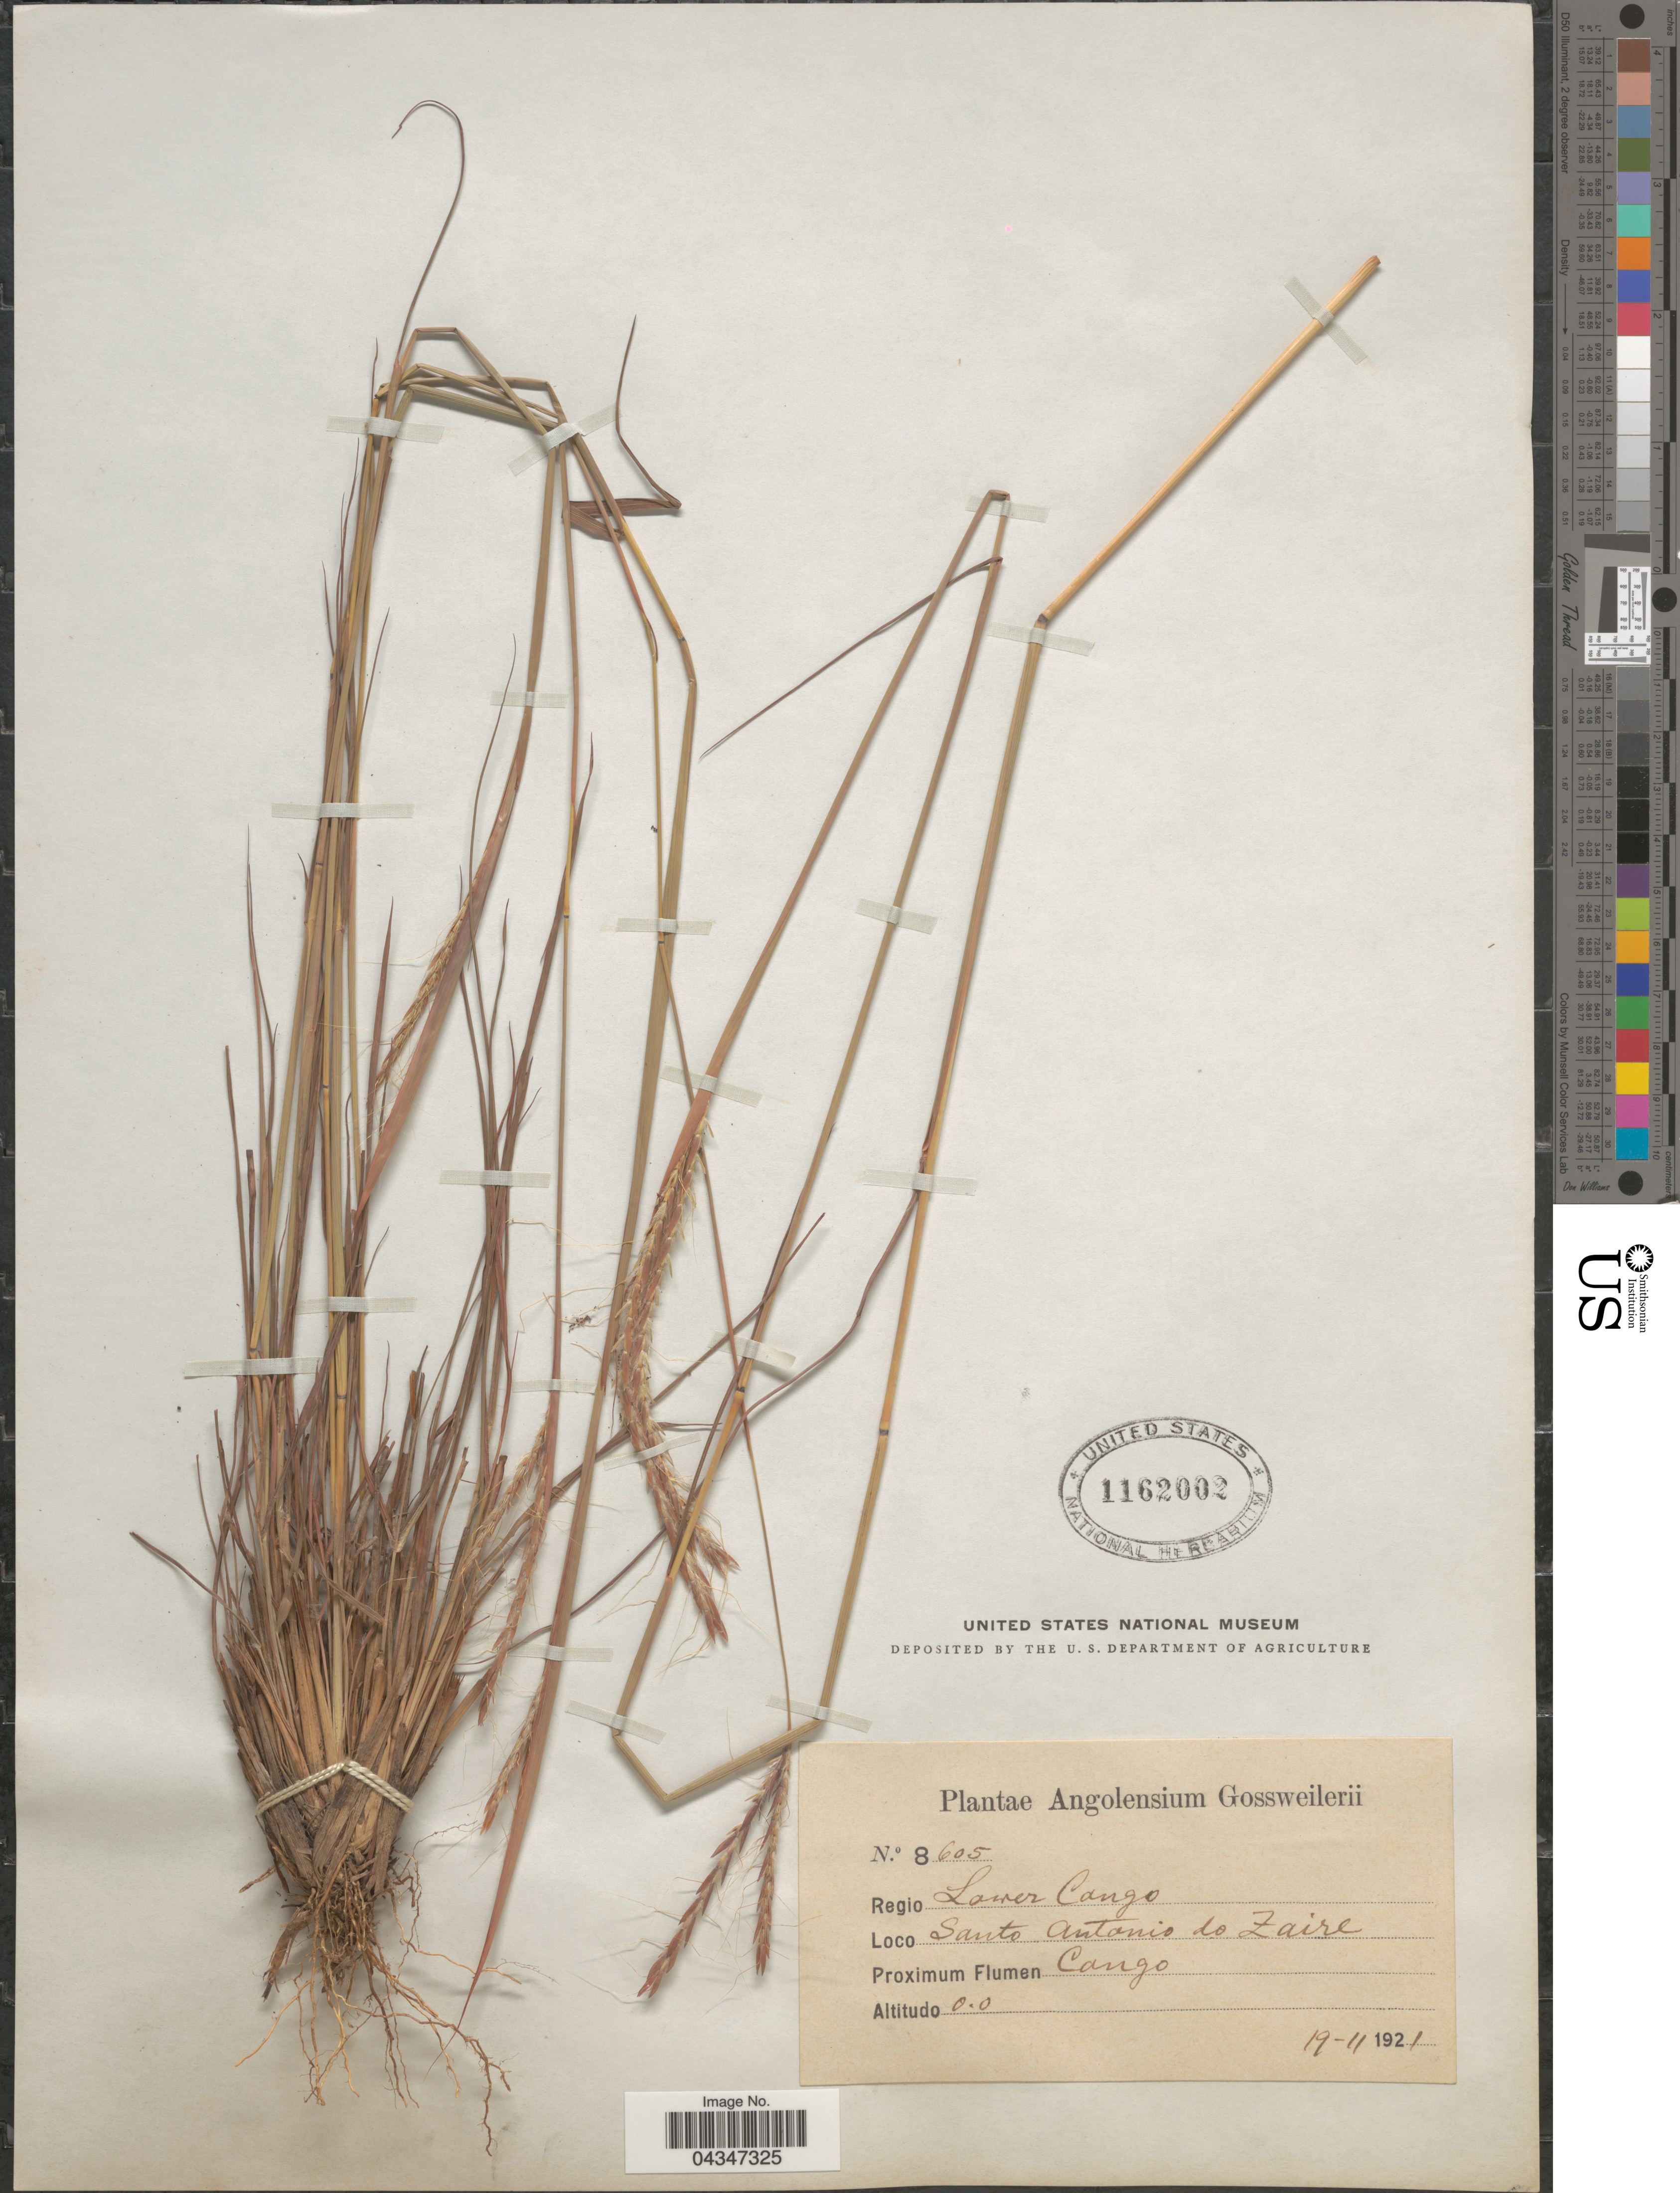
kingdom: Plantae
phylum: Tracheophyta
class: Liliopsida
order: Poales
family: Poaceae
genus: Andropogon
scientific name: Andropogon schirensis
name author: Hochst. ex A. Rich.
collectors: -. Gossweiler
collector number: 8605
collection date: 1921-11-19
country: Angola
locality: Regio Lower Congo. Santo Antonio do Zaire. Congo.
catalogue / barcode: US 1162002